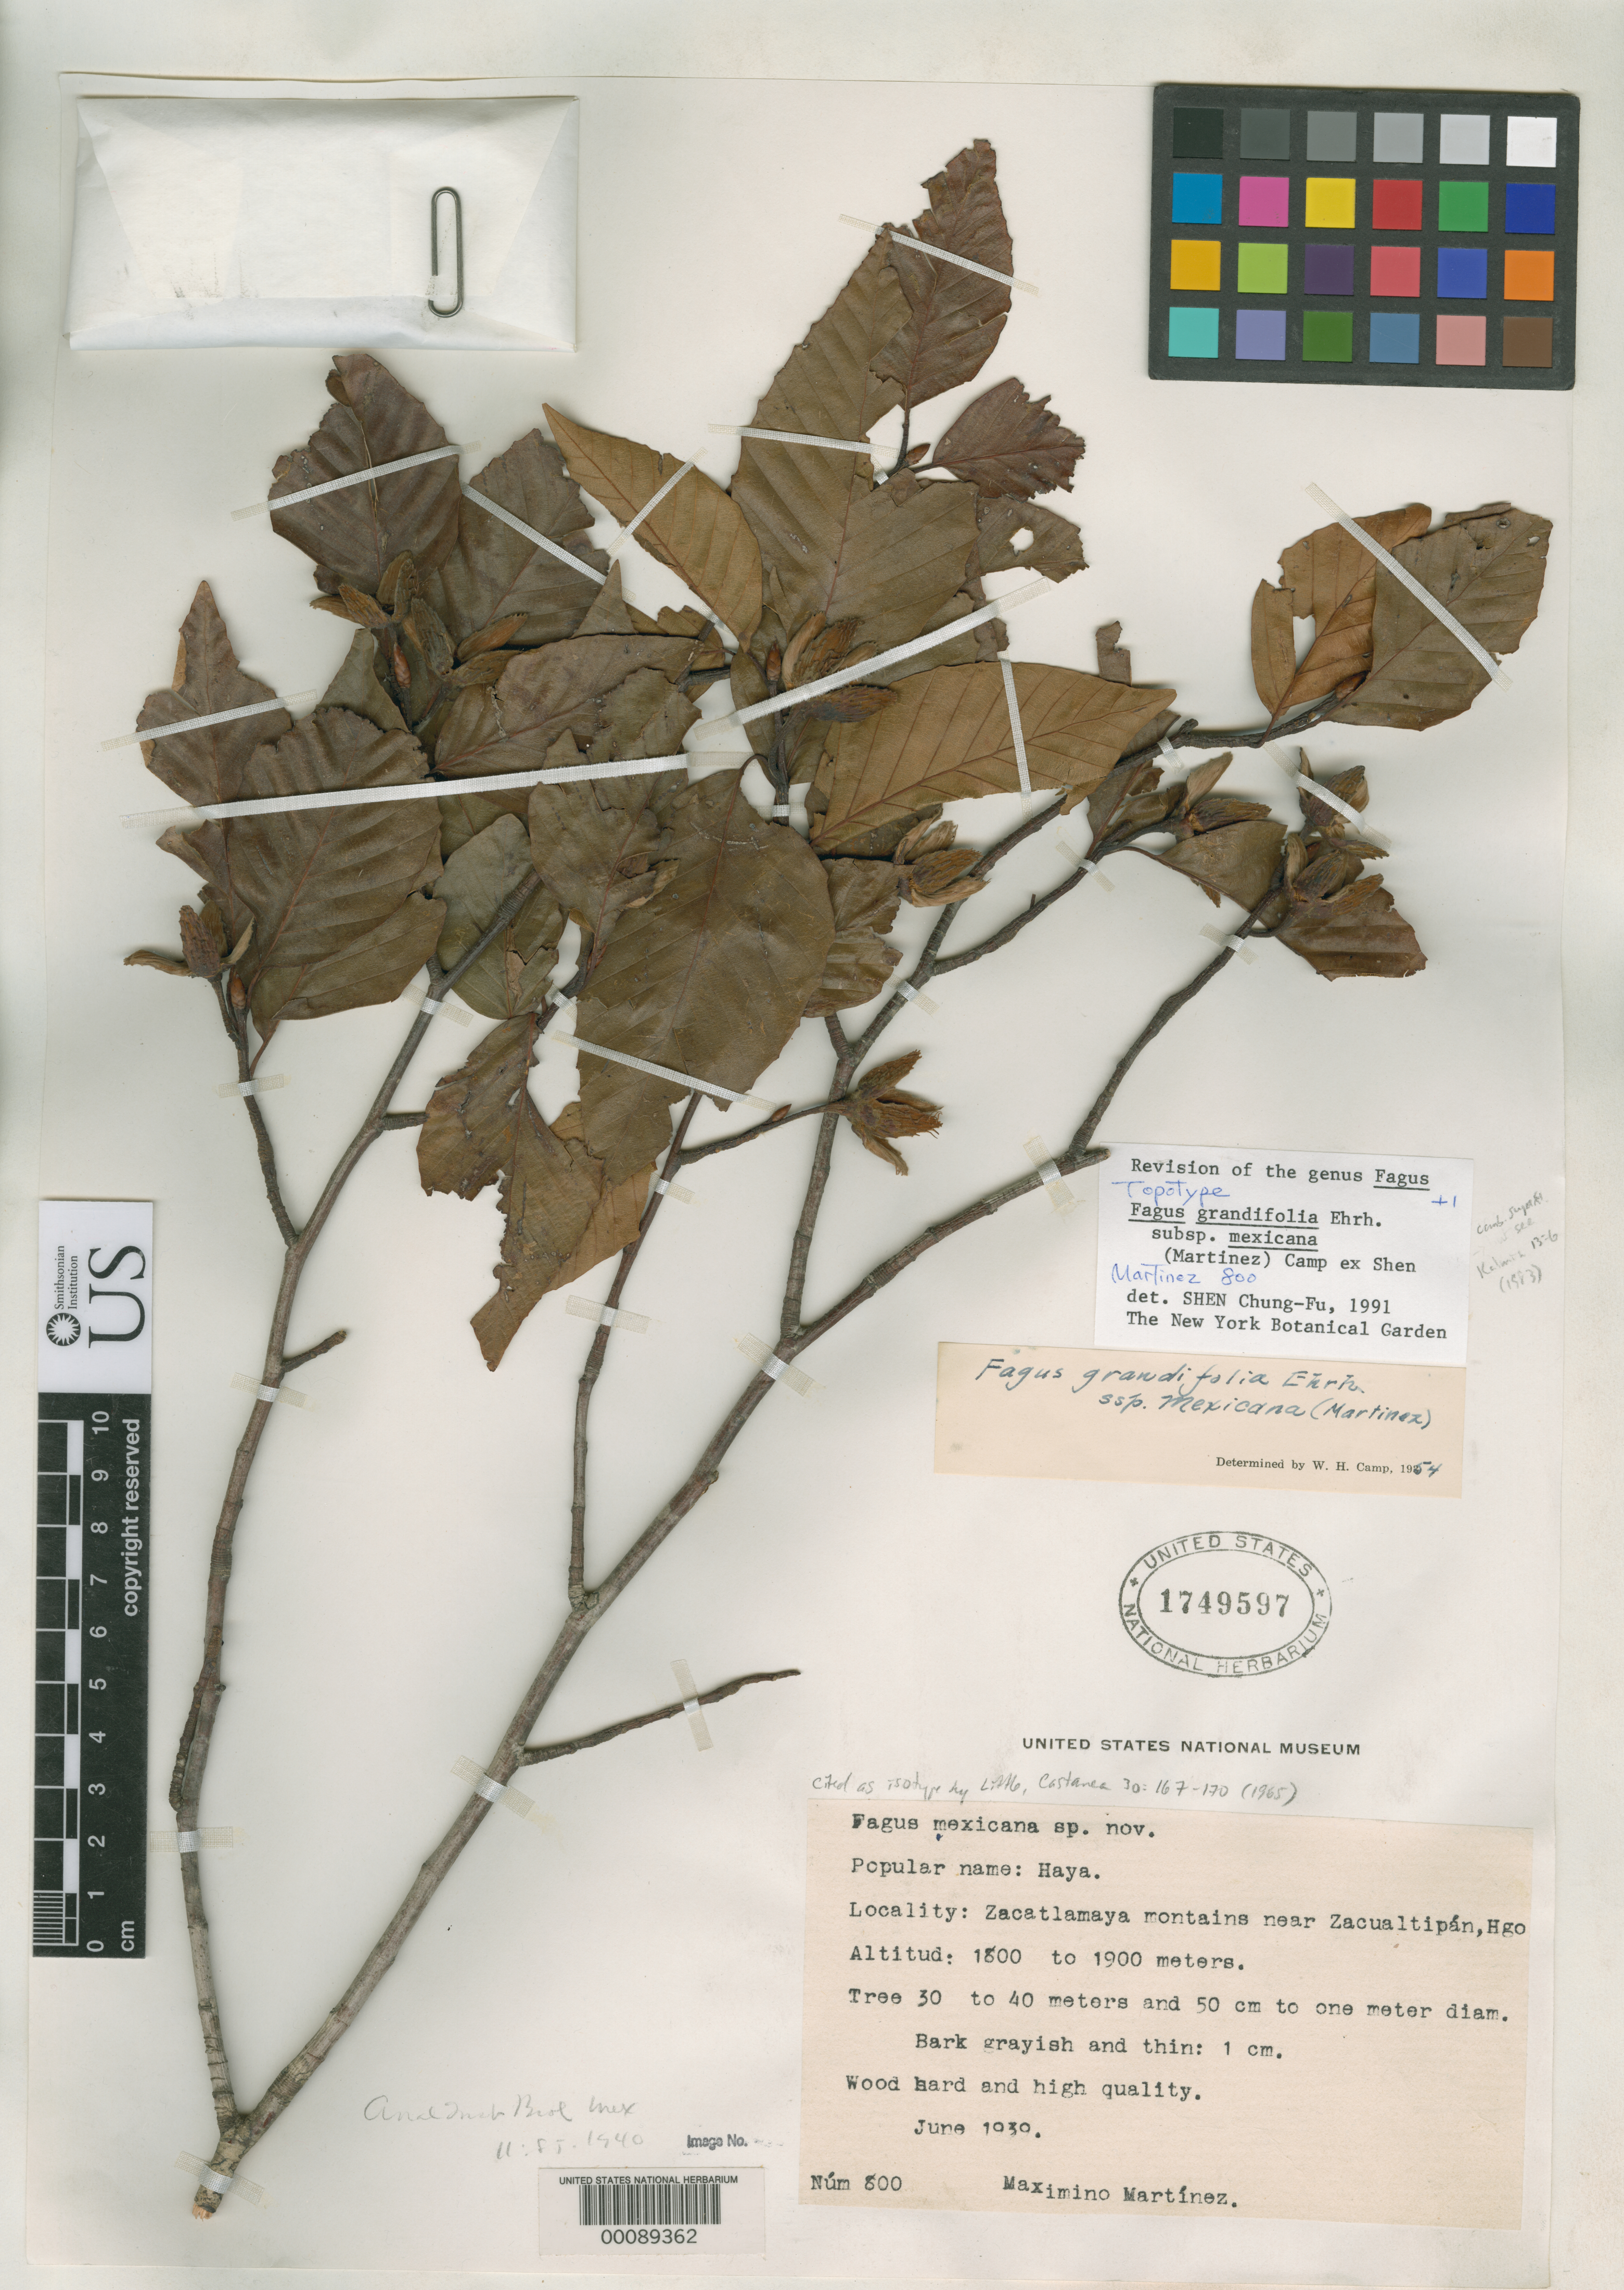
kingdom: Plantae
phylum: Tracheophyta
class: Magnoliopsida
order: Fagales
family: Fagaceae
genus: Fagus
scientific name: Fagus mexicana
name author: Martínez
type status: Isotype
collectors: M. Martínez M.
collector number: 800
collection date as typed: Jun 1939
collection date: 1939-06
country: Mexico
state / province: Hidalgo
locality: Zacatlamaya Mtns. near Zacualtipán.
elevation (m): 1800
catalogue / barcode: US 1749597